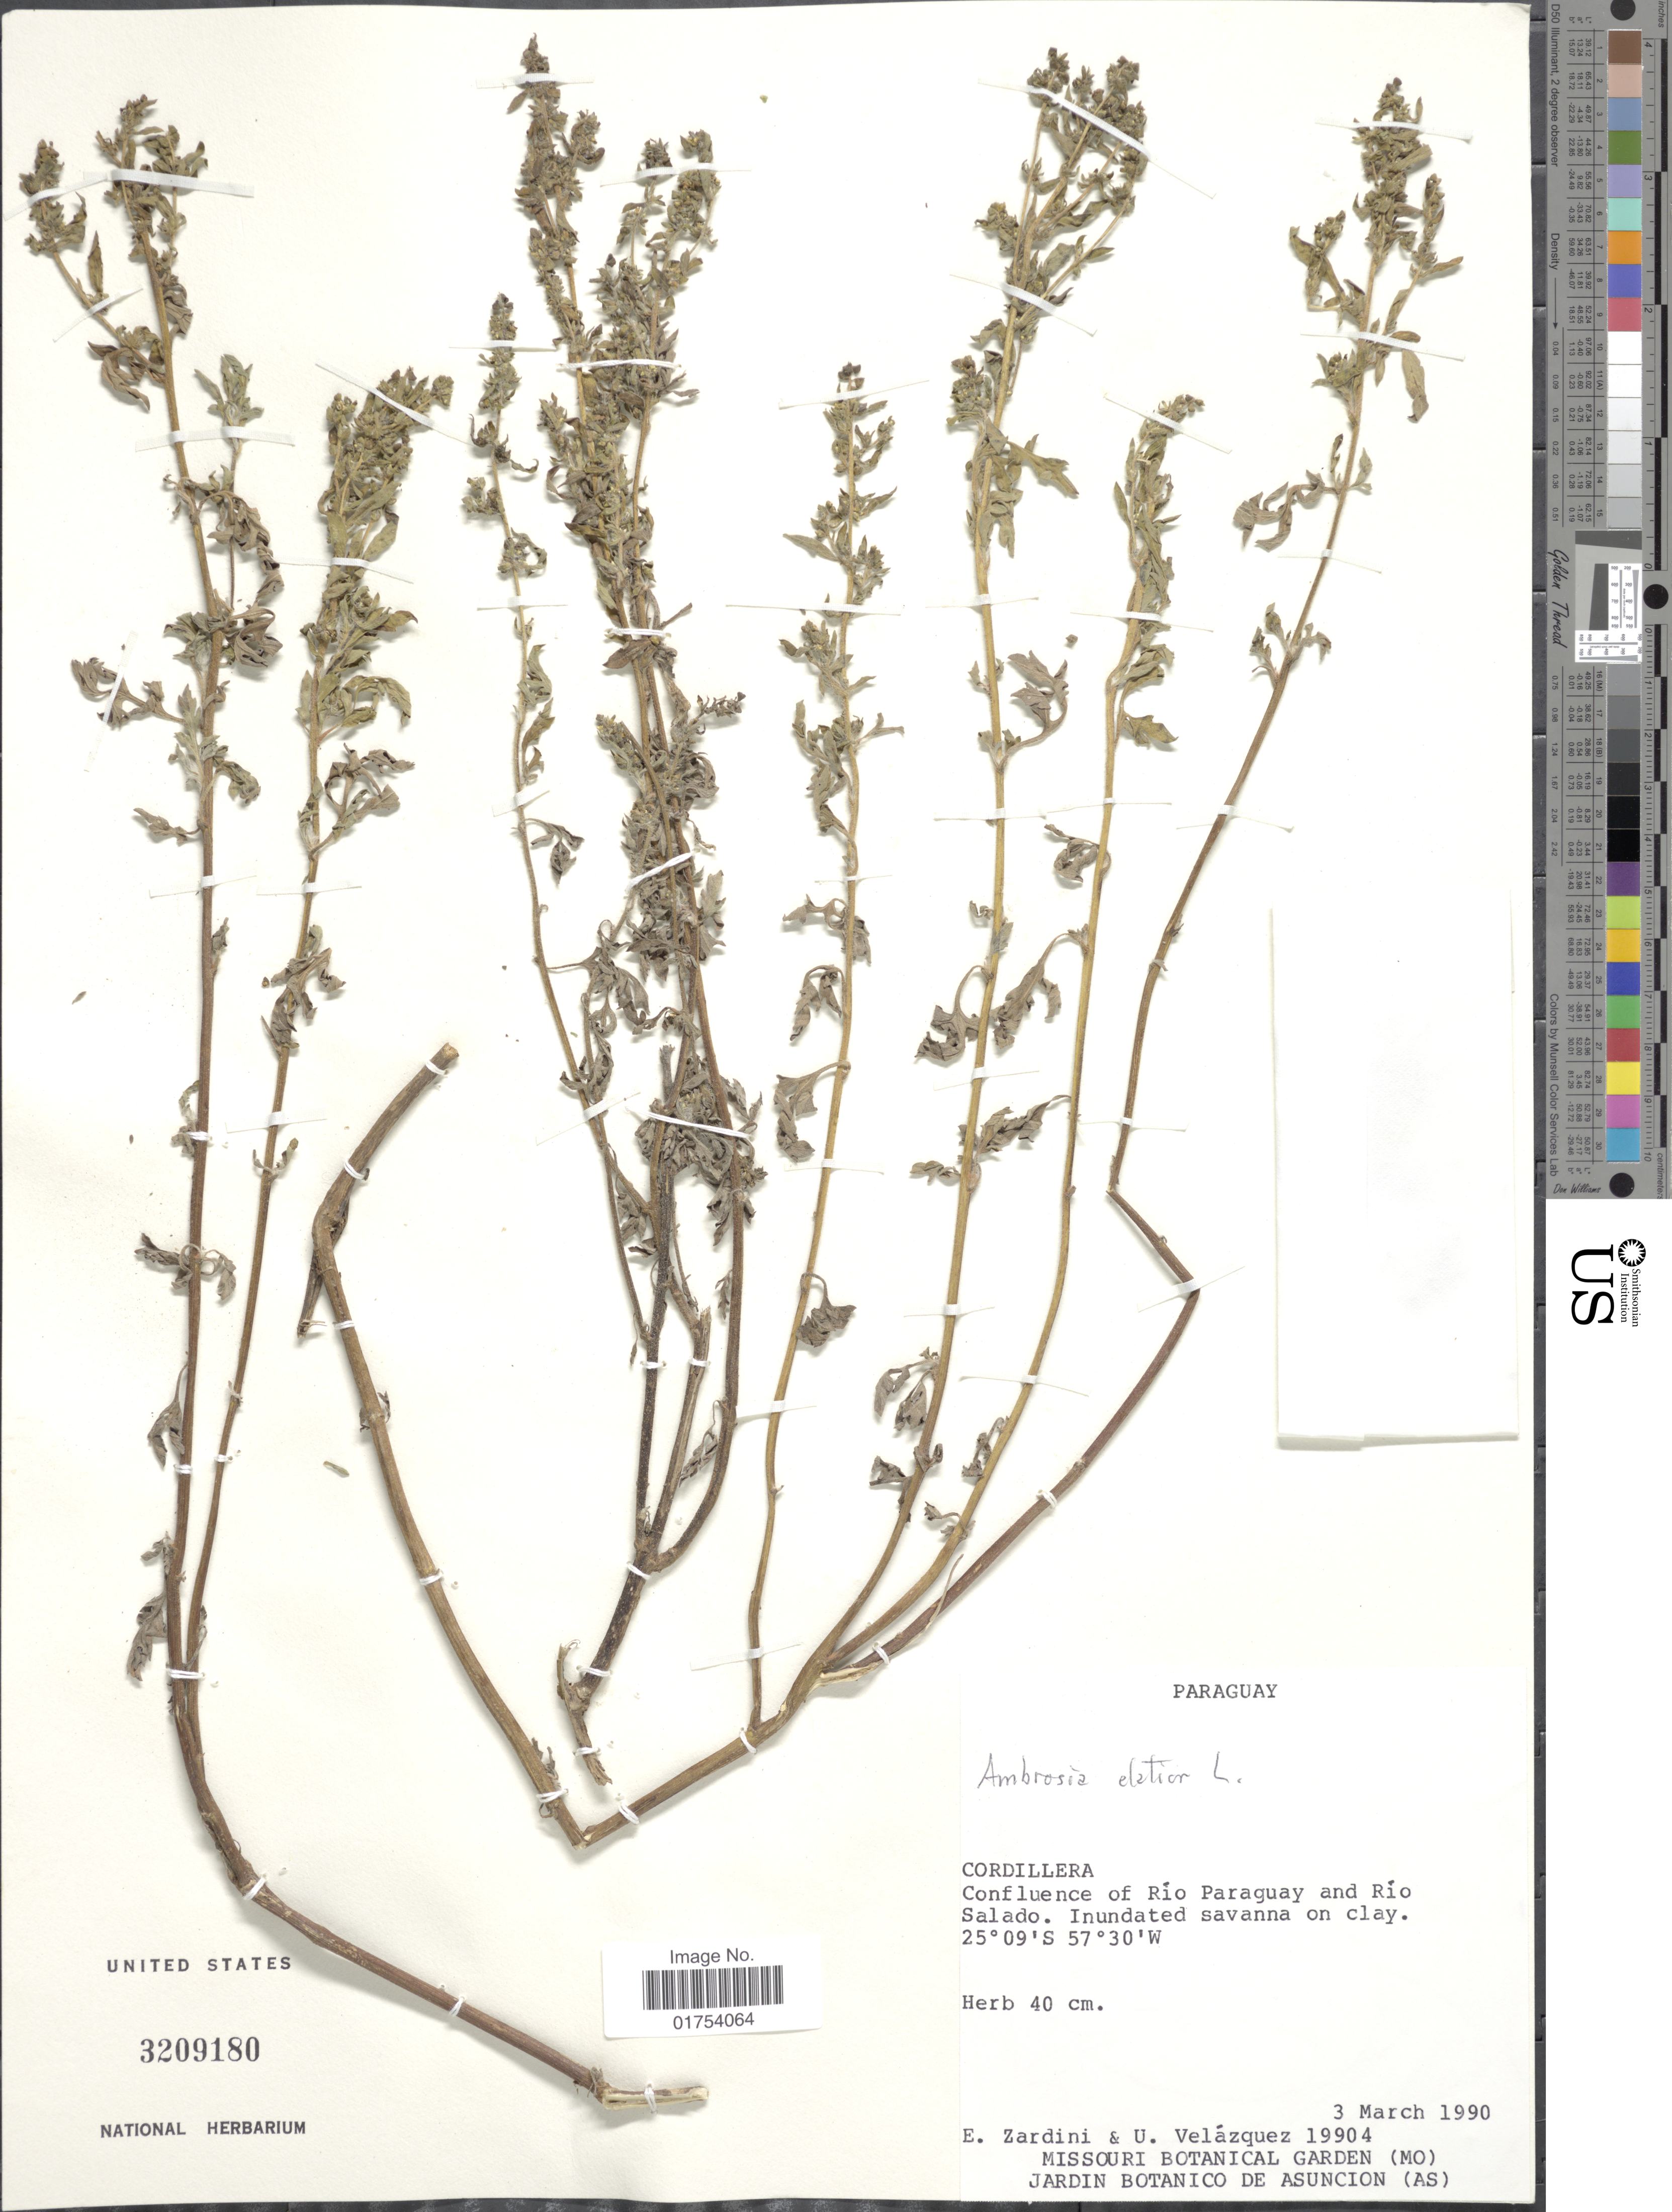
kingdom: Plantae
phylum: Tracheophyta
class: Magnoliopsida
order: Asterales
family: Asteraceae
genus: Ambrosia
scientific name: Ambrosia elatior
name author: L.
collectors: E. M. Zardini & U. Velázquez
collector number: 19904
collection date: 1990-03-03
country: Paraguay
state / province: Cordillera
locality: Confluence of Rio Paraguay and Rio Salado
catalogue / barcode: US 3209180